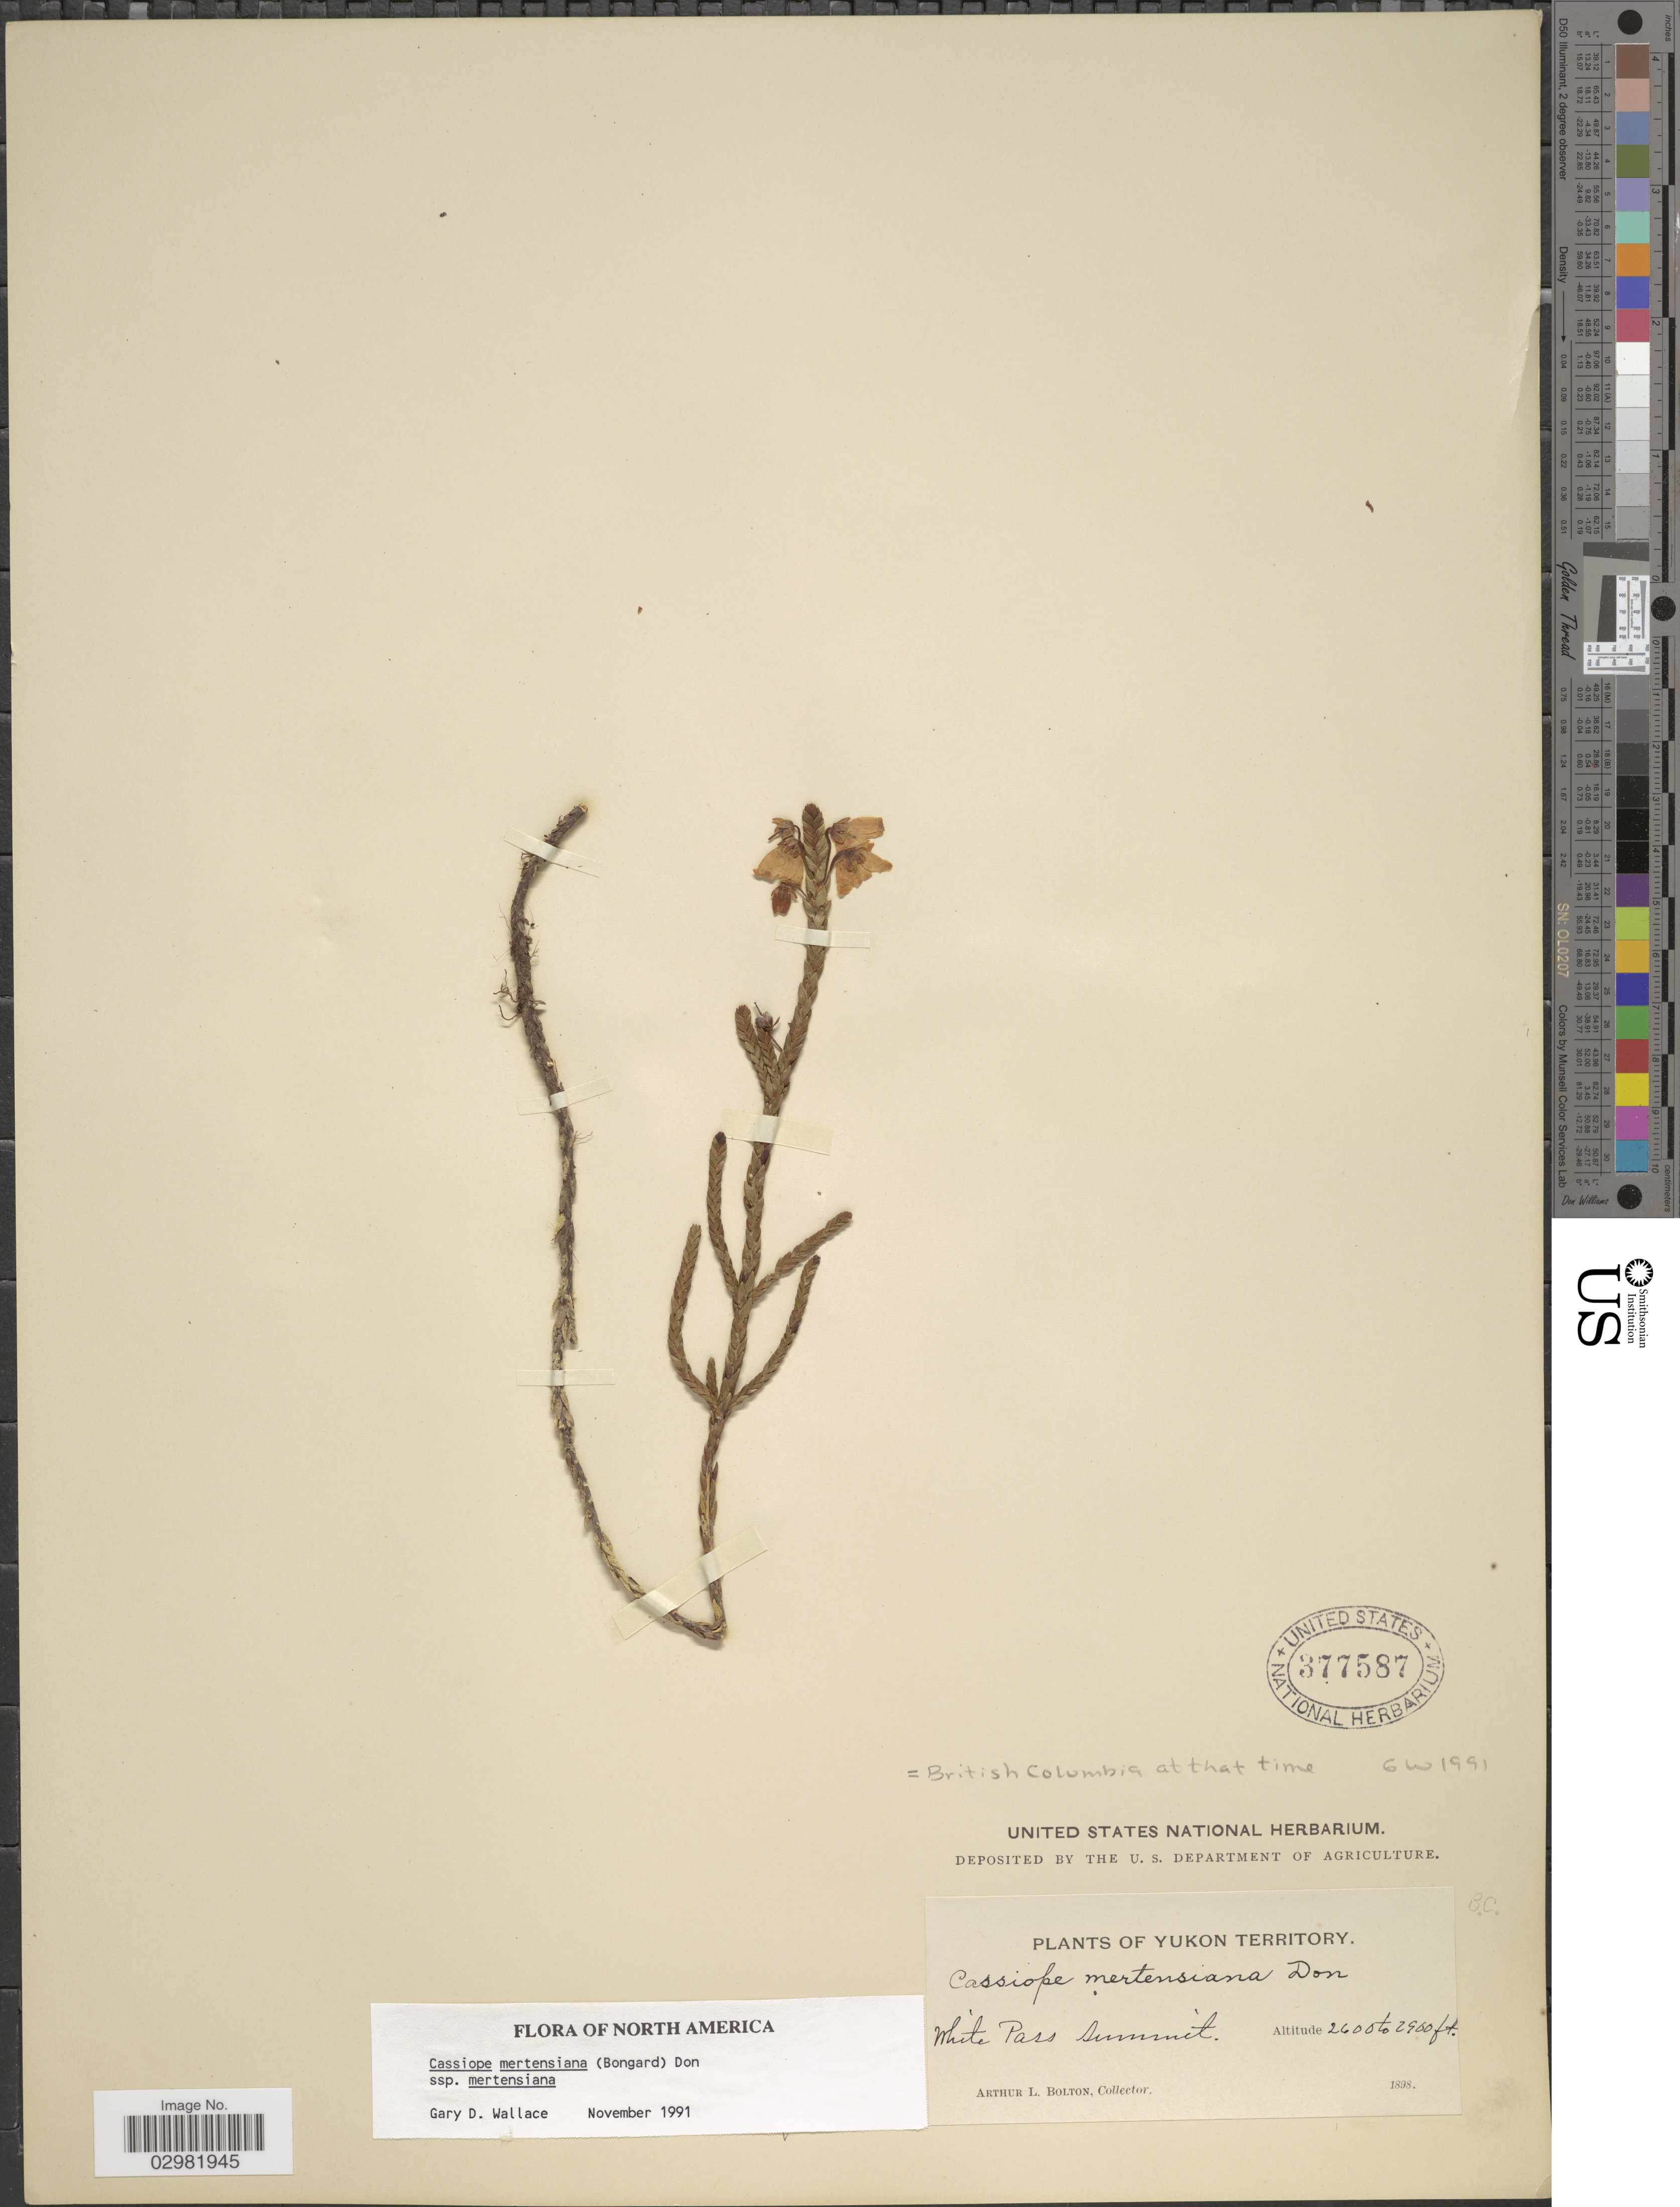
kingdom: Plantae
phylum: Tracheophyta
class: Magnoliopsida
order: Ericales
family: Ericaceae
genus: Cassiope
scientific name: Cassiope mertensiana subsp. mertensiana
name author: (Bong.) G. Don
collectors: A. Bolton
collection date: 1898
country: Canada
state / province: Yukon Territory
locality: White Pass Summit.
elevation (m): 792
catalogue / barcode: US 377587